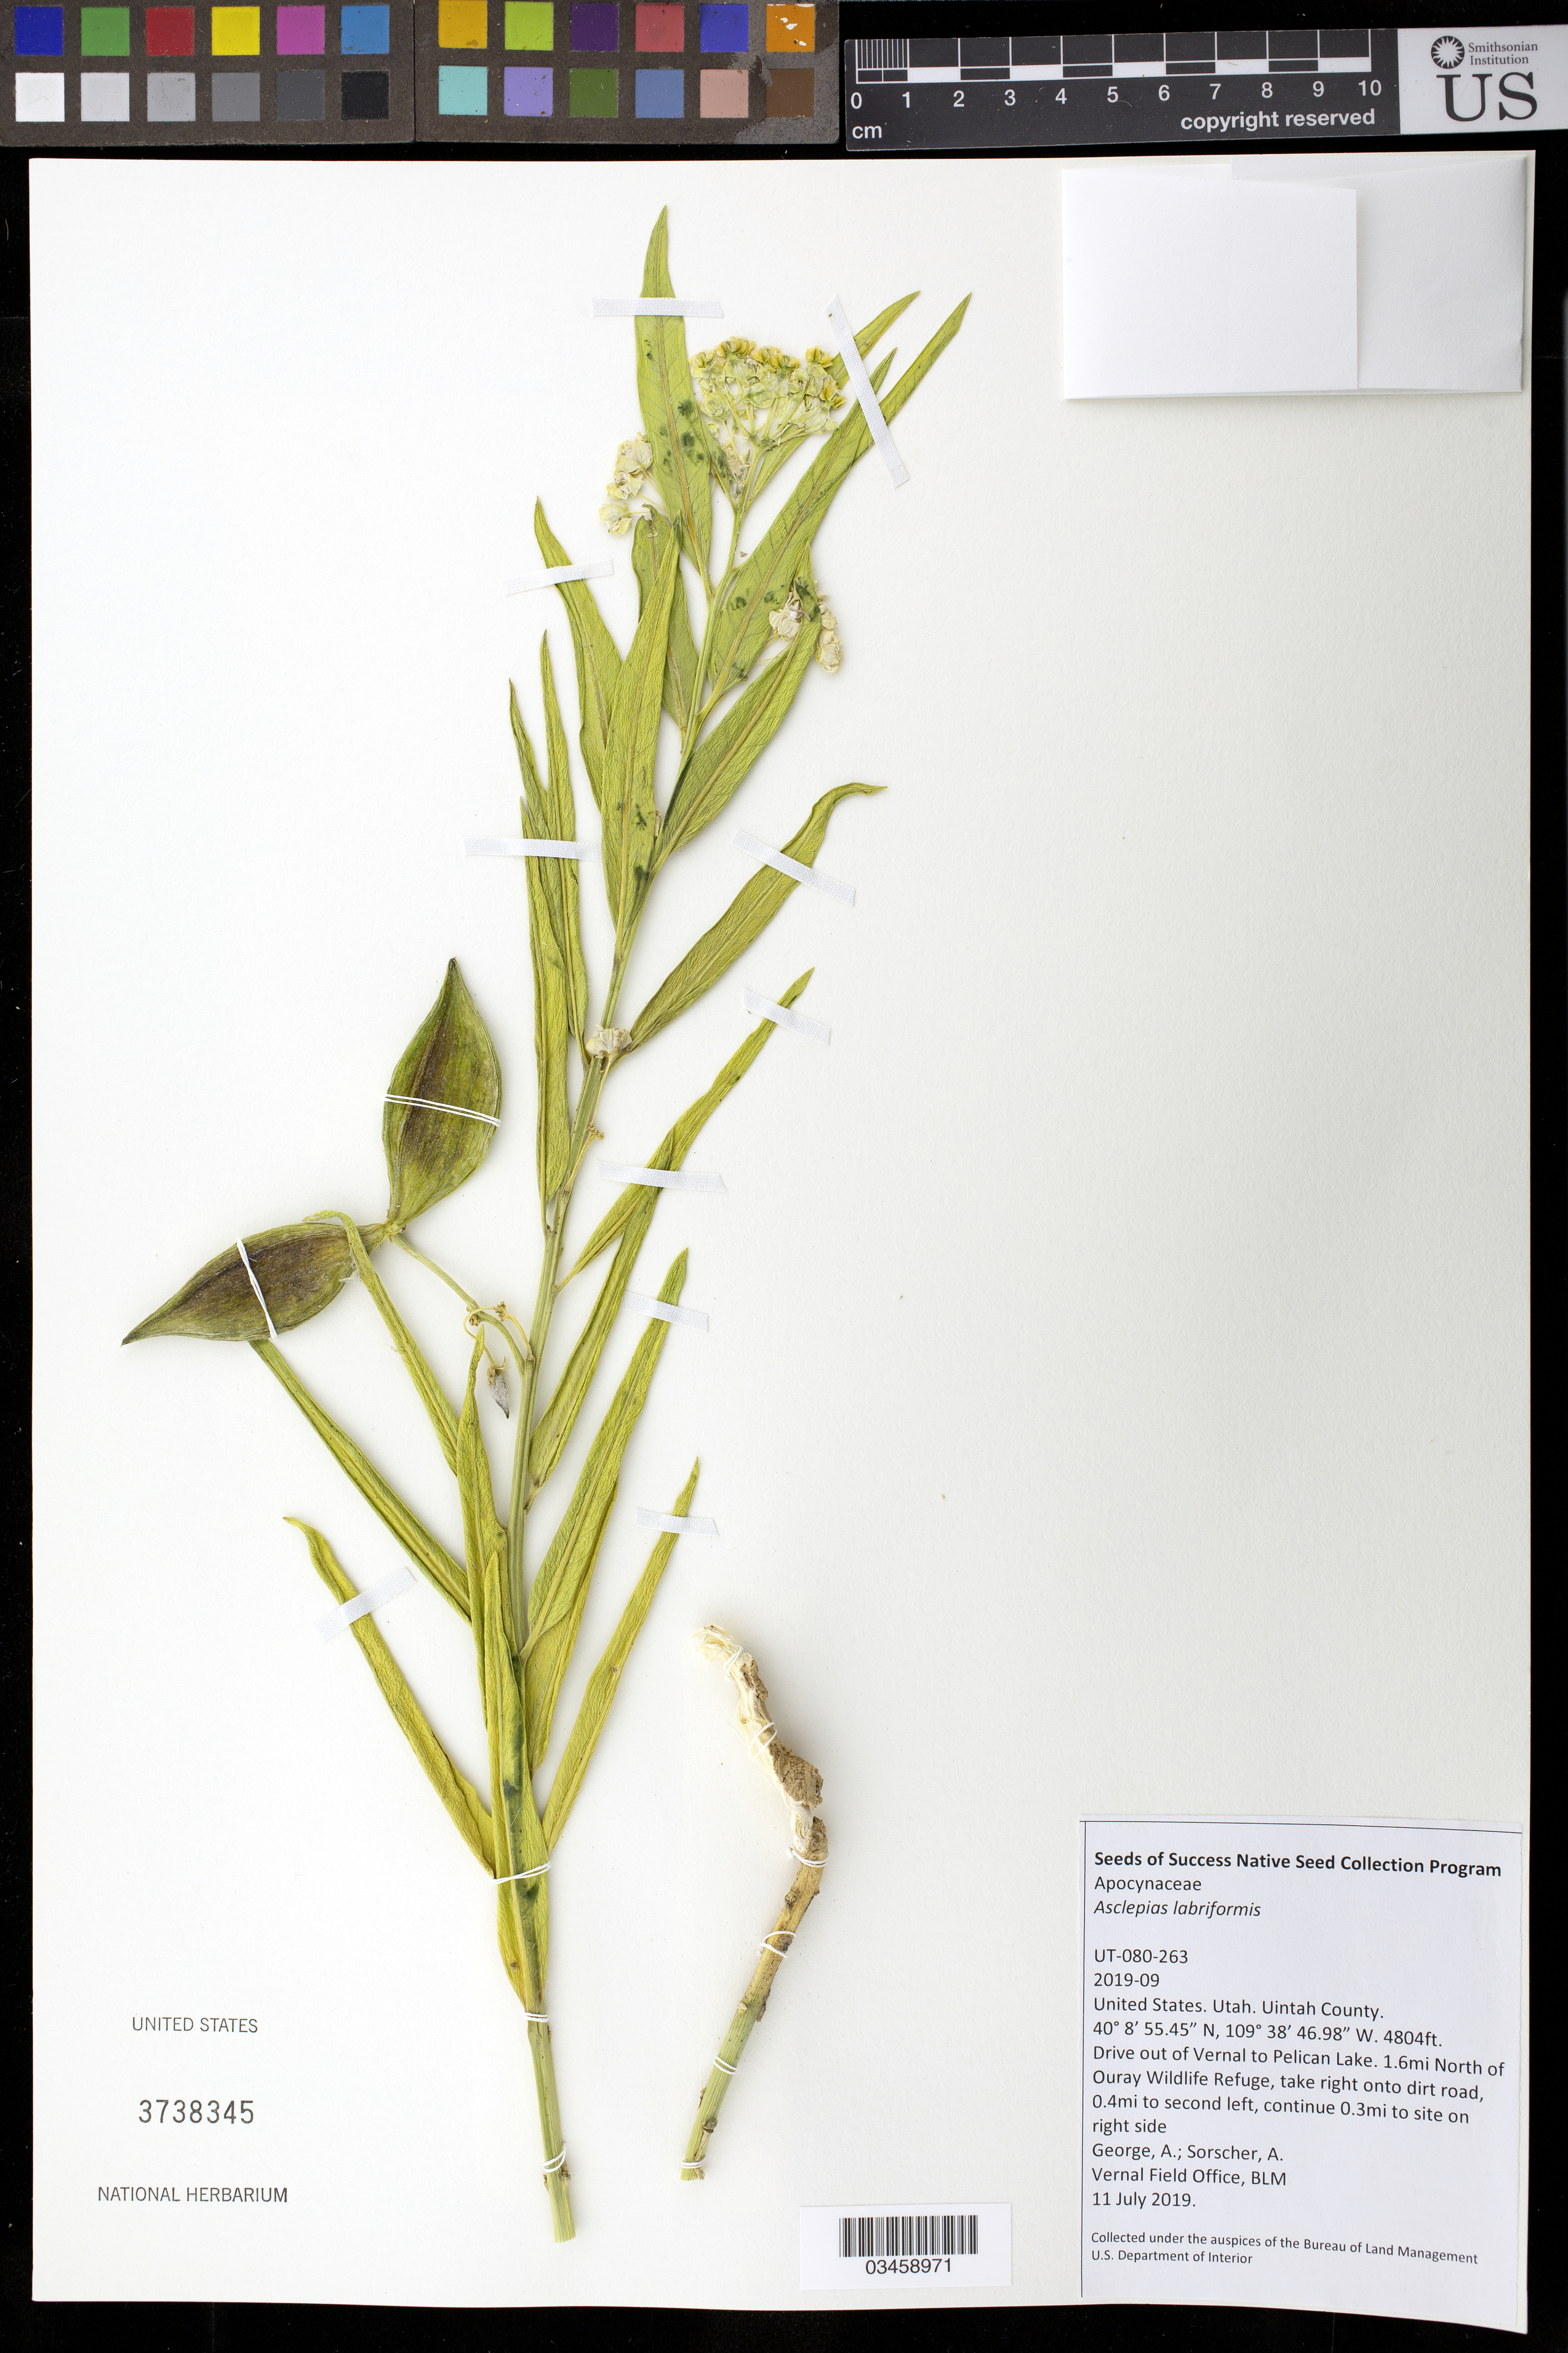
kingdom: Plantae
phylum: Tracheophyta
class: Magnoliopsida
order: Gentianales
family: Apocynaceae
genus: Asclepias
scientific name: Asclepias labriformis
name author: M.E. Jones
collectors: A. George & A. Sorscher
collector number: UT080-263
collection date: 2019-07-11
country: United States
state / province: Utah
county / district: Uintah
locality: Drive out of Vernal to Pelican Lake, 1.6 mi. N of Ouray Wildlife Refuge, take right onto dirt road, 0.4 mi. to second left, continue 0.3 mi. to site on right side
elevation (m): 1464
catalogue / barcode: US 3738345